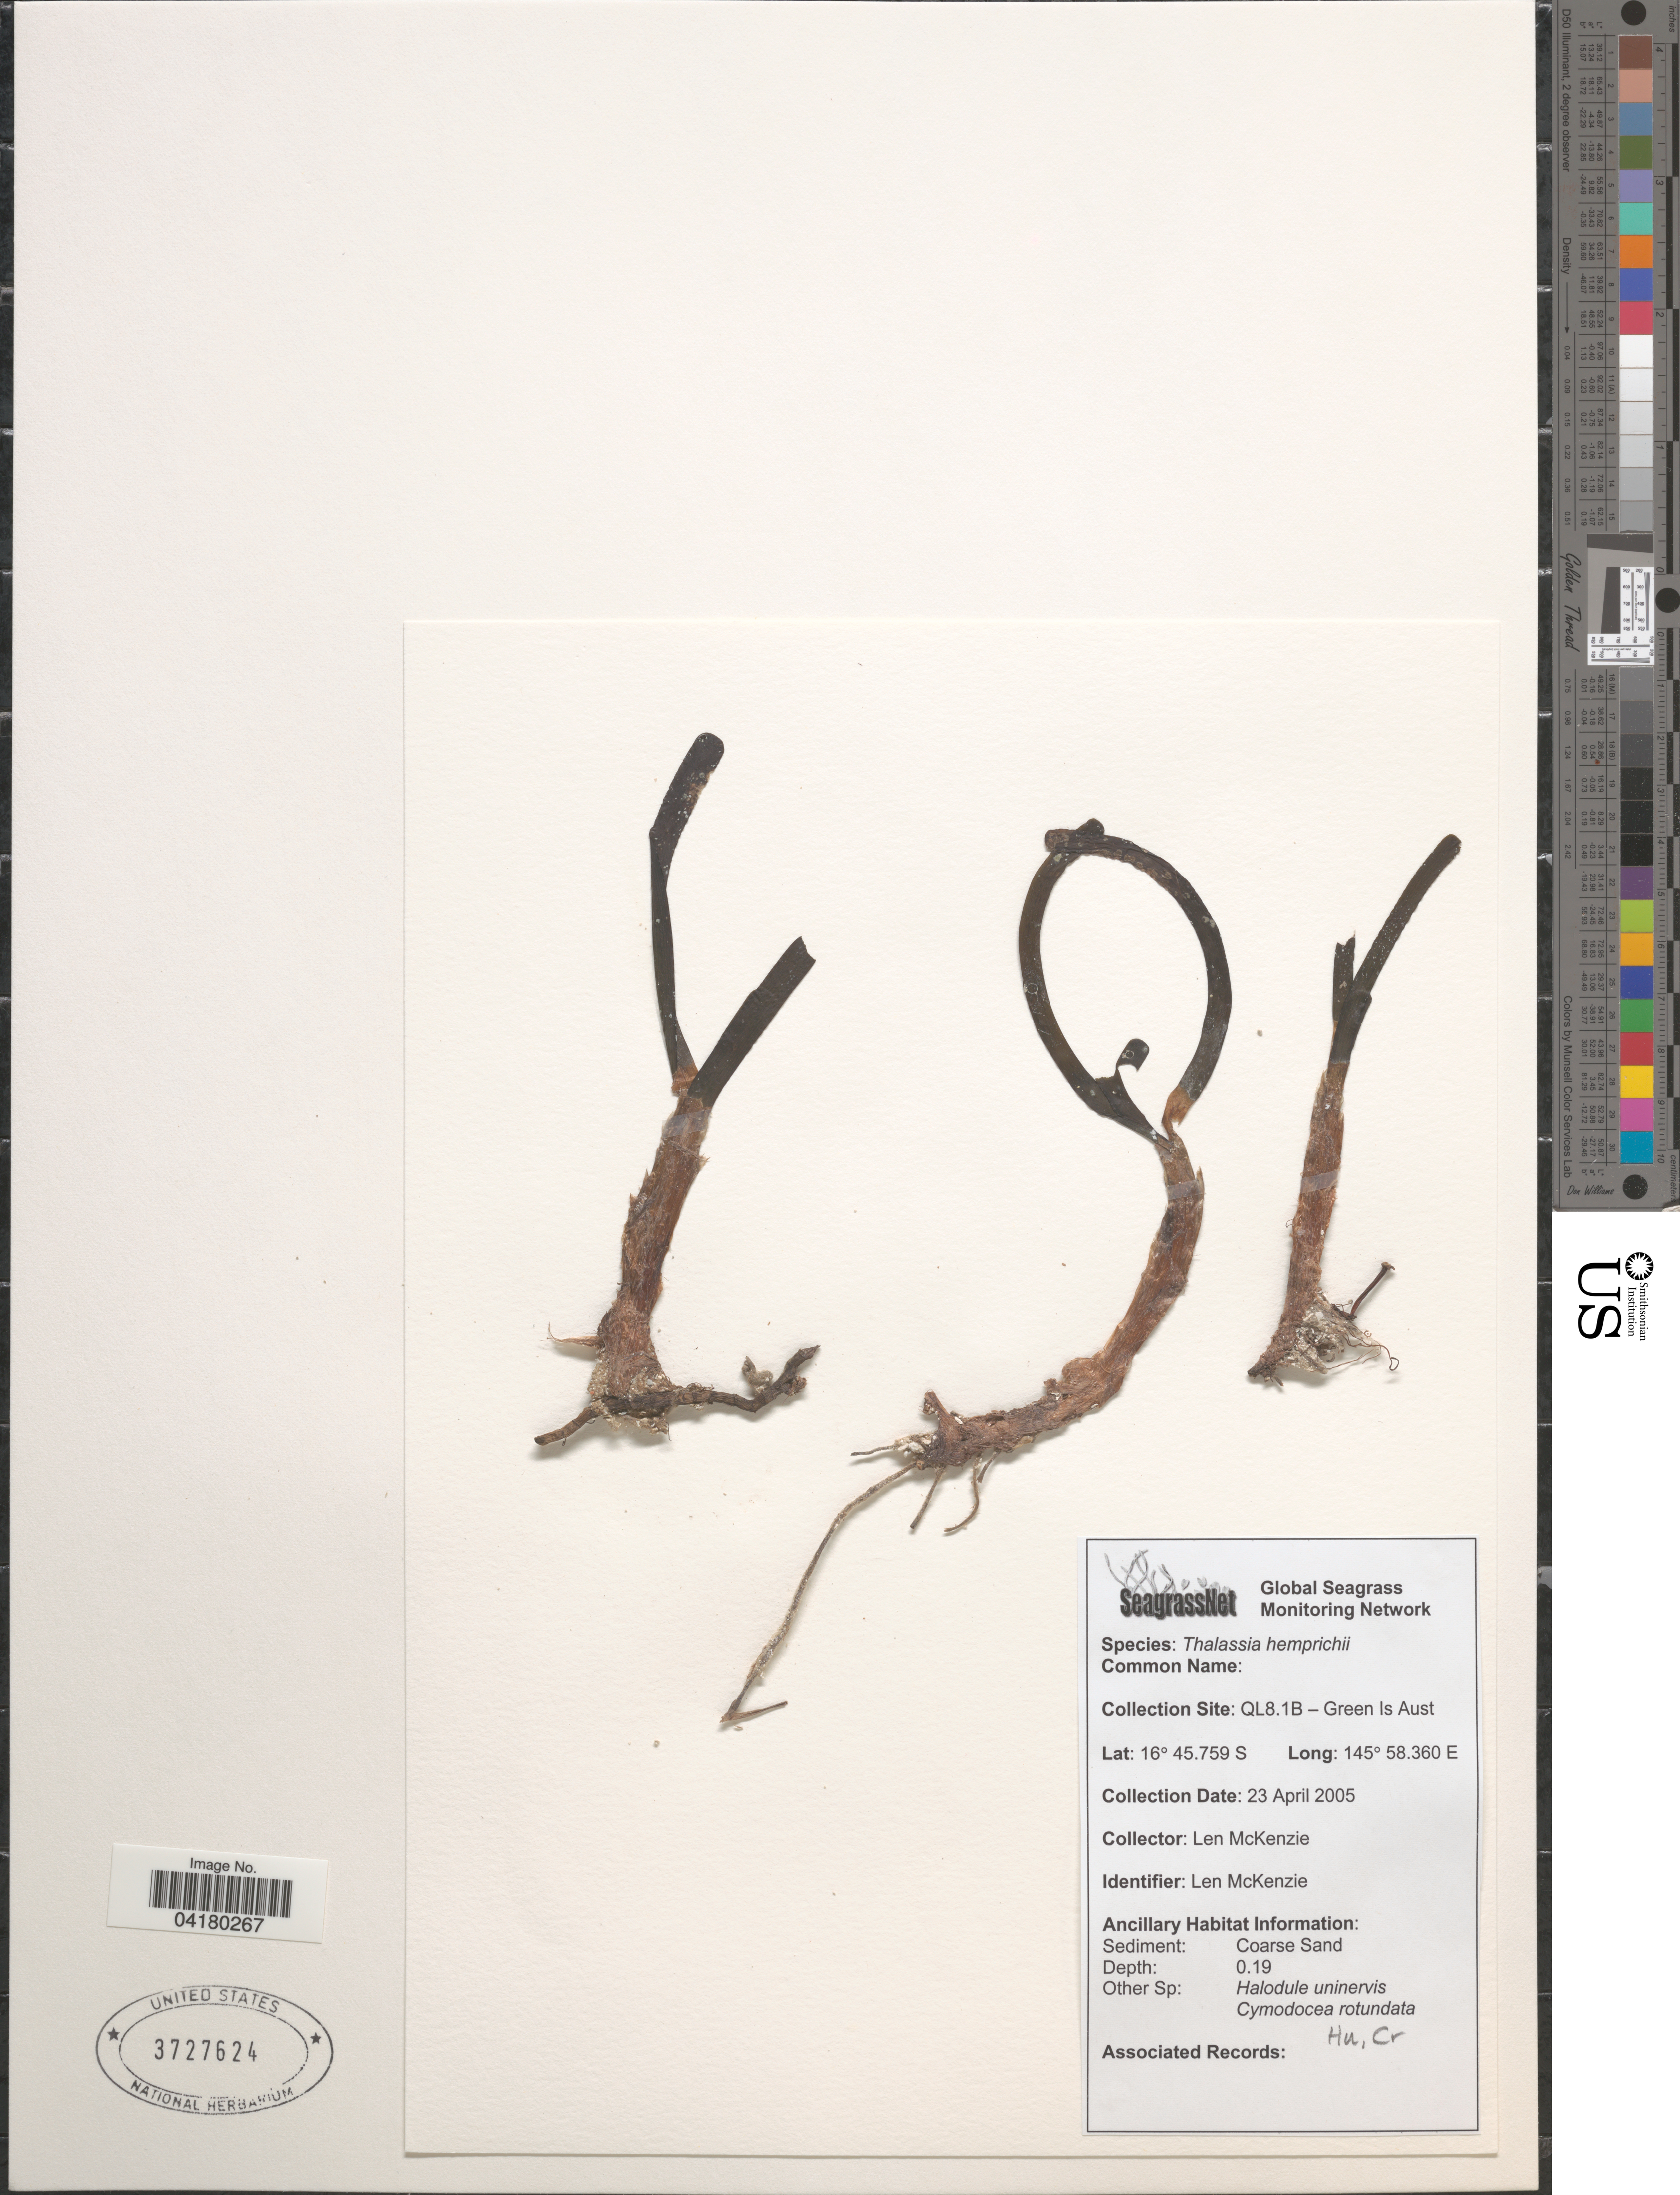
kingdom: Plantae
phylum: Tracheophyta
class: Liliopsida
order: Alismatales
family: Hydrocharitaceae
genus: Thalassia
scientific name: Thalassia hemprichii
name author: Asch.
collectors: L. McKenzie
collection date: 2005-04-23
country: Australia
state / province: Queensland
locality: QL8.1B - Green Is.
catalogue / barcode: US 3727624